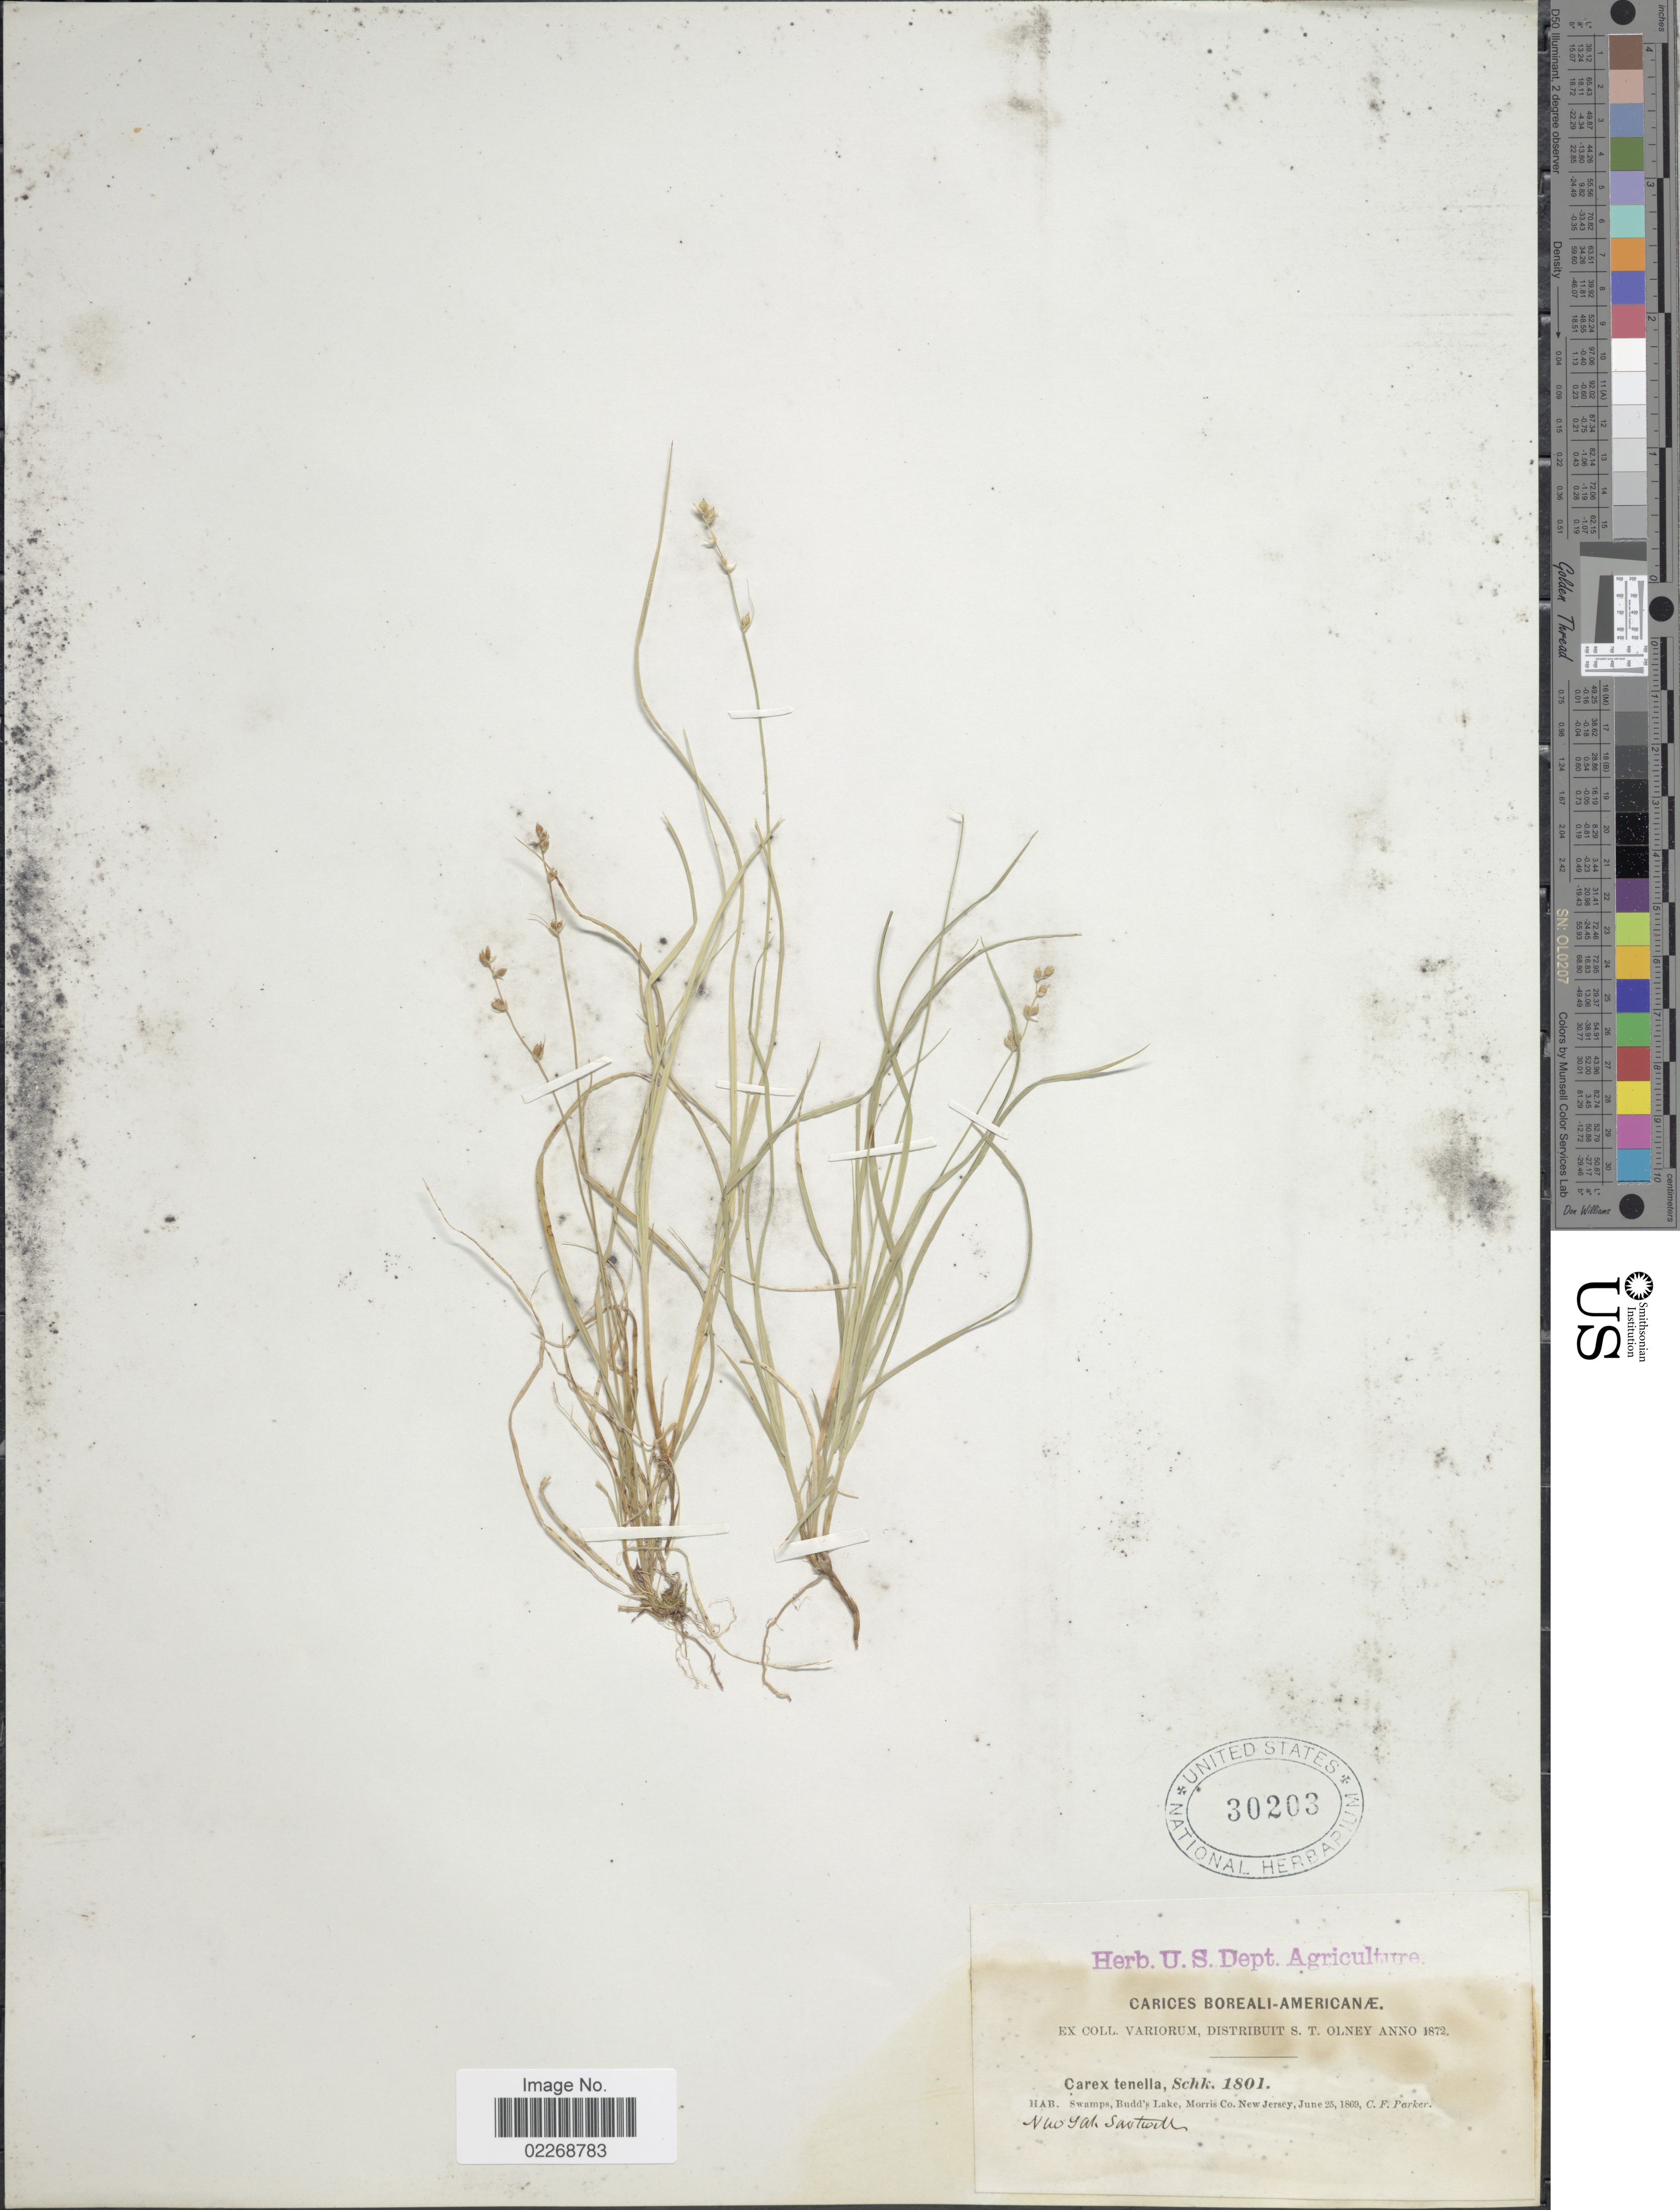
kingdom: Plantae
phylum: Tracheophyta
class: Liliopsida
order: Poales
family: Cyperaceae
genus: Carex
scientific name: Carex disperma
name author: Dewey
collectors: C. F. Parker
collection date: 1869-06-25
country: United States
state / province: New Jersey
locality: Swamps, Budd's Lake, Morris Co.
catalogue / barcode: US 30203